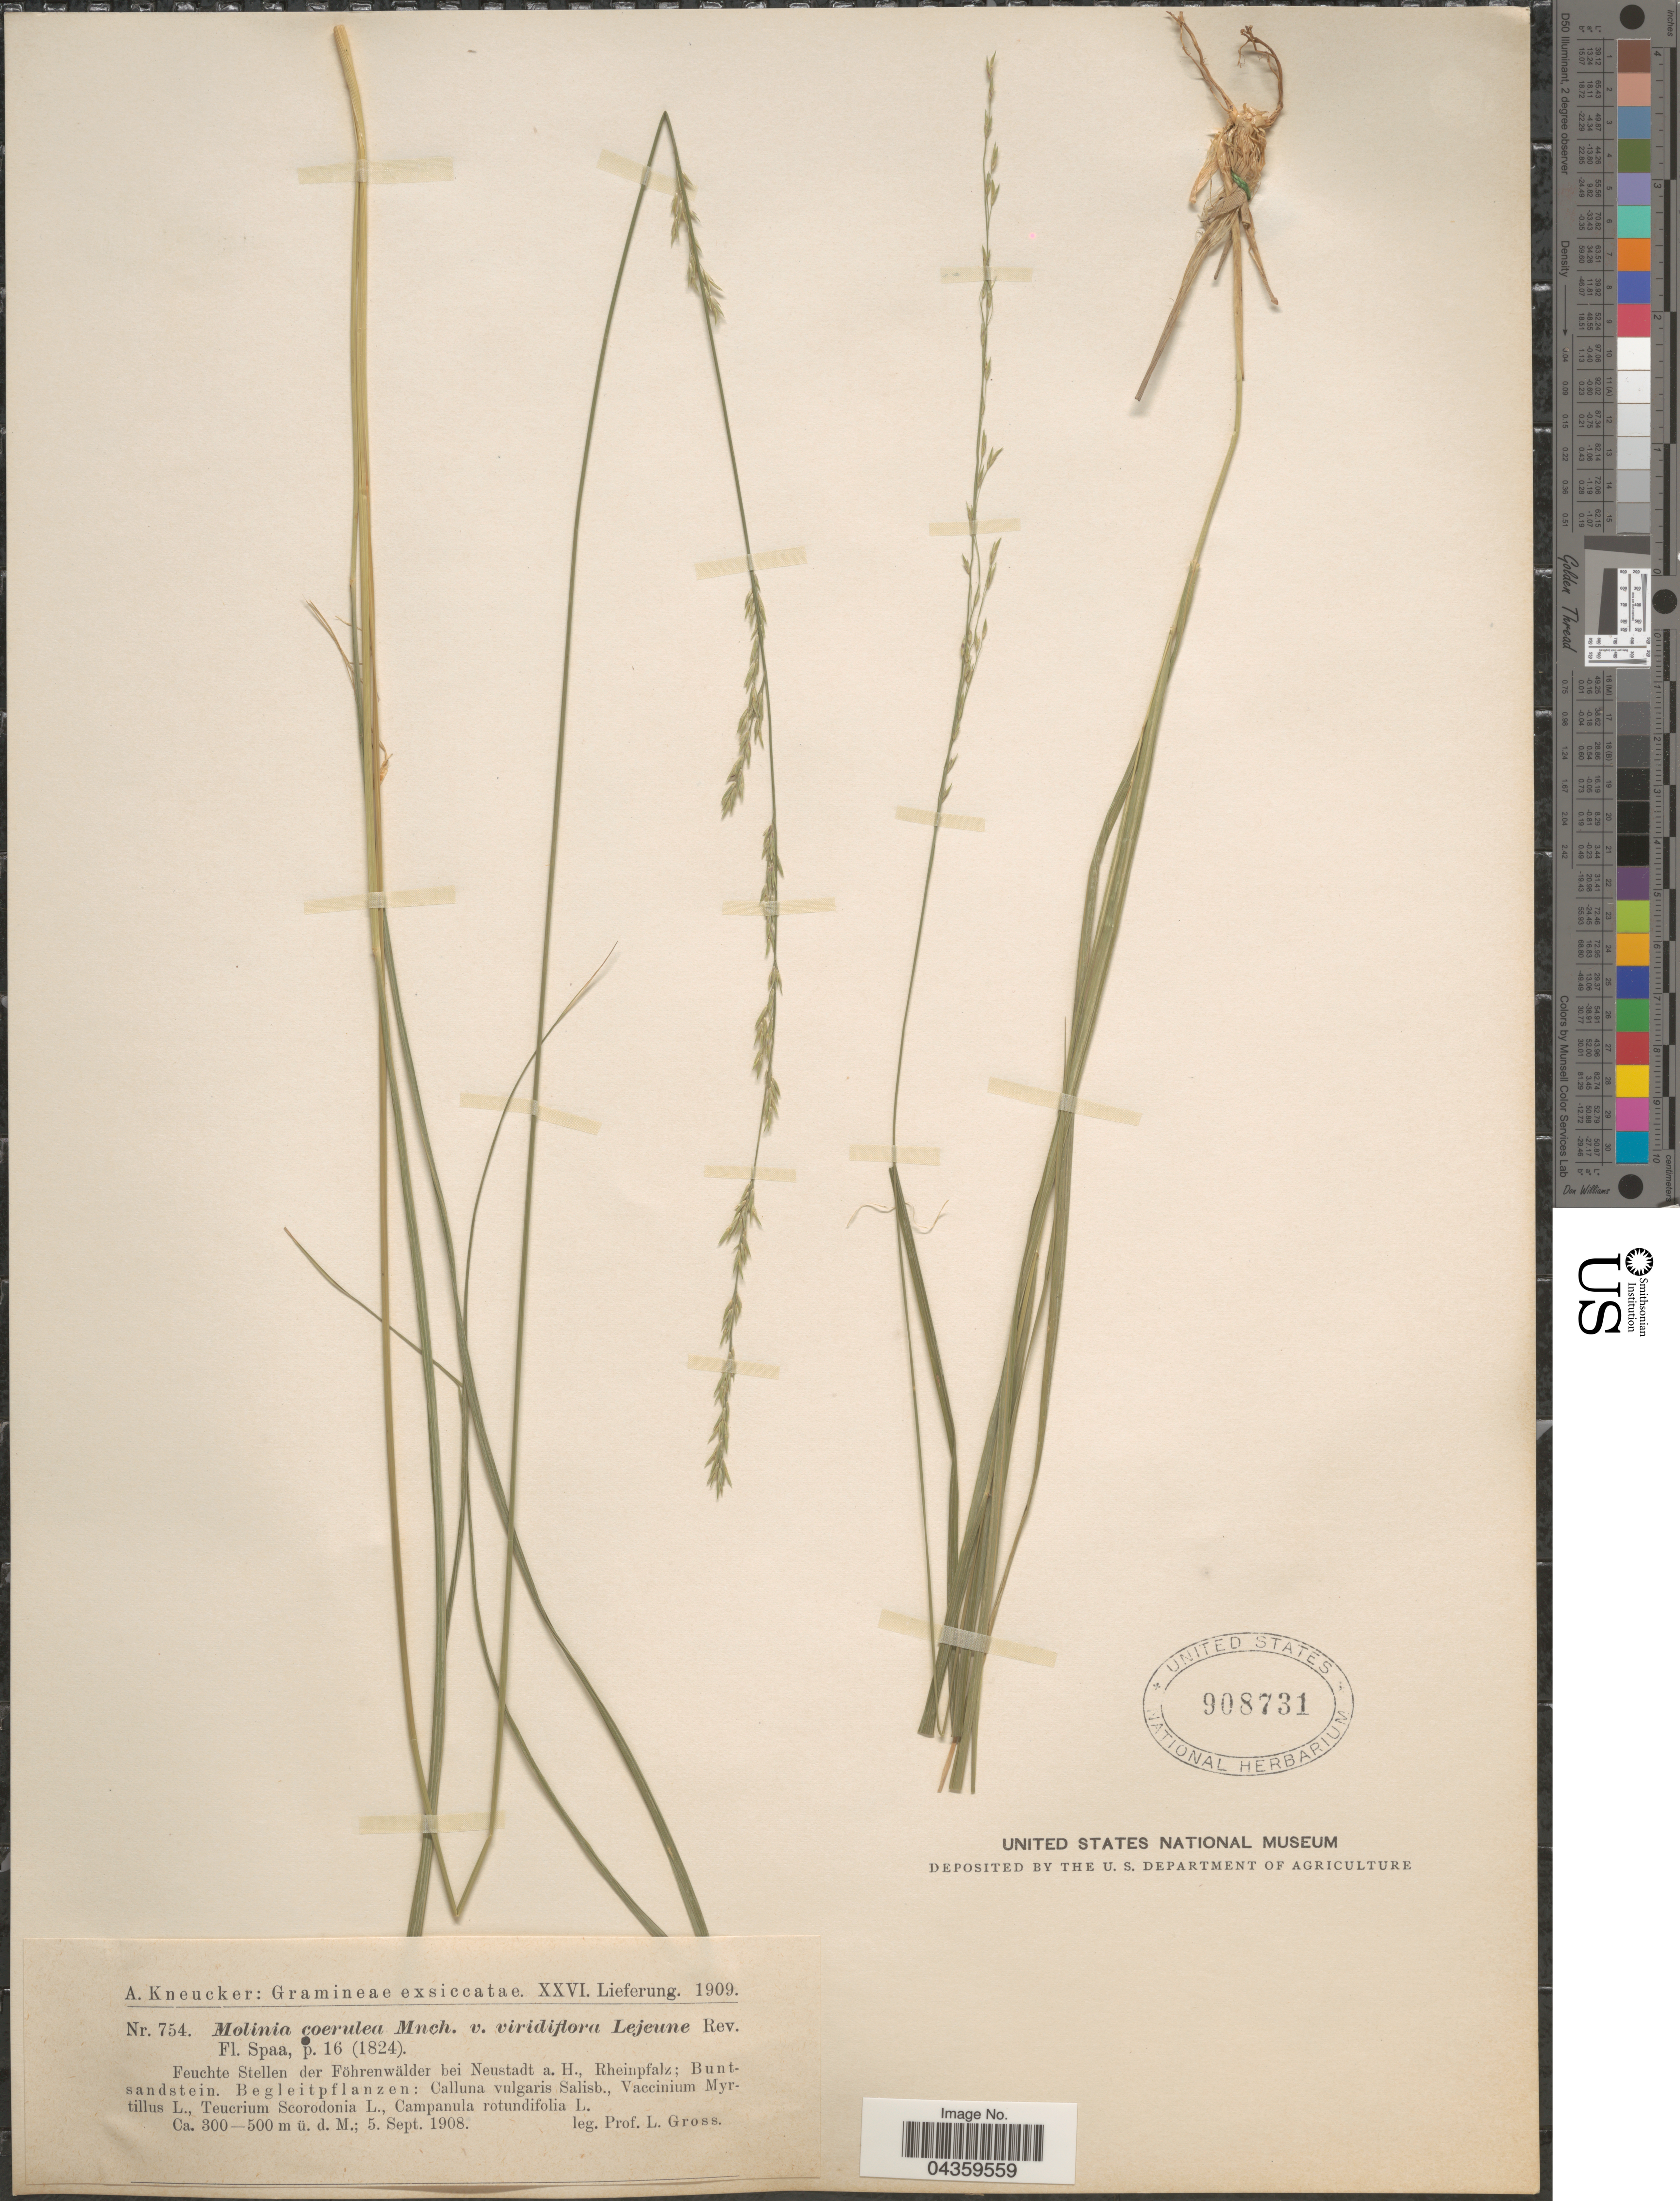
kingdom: Plantae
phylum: Tracheophyta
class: Liliopsida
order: Poales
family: Poaceae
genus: Molinia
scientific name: Molinia caerulea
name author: (L.) Moench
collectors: L. Gross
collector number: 754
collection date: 1908-09-05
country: Germany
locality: Feuchte Stellen der Föhrenwälder bei Neustadt a. H., Rheinpfalz; Buntsandstein.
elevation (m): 300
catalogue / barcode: US 908731